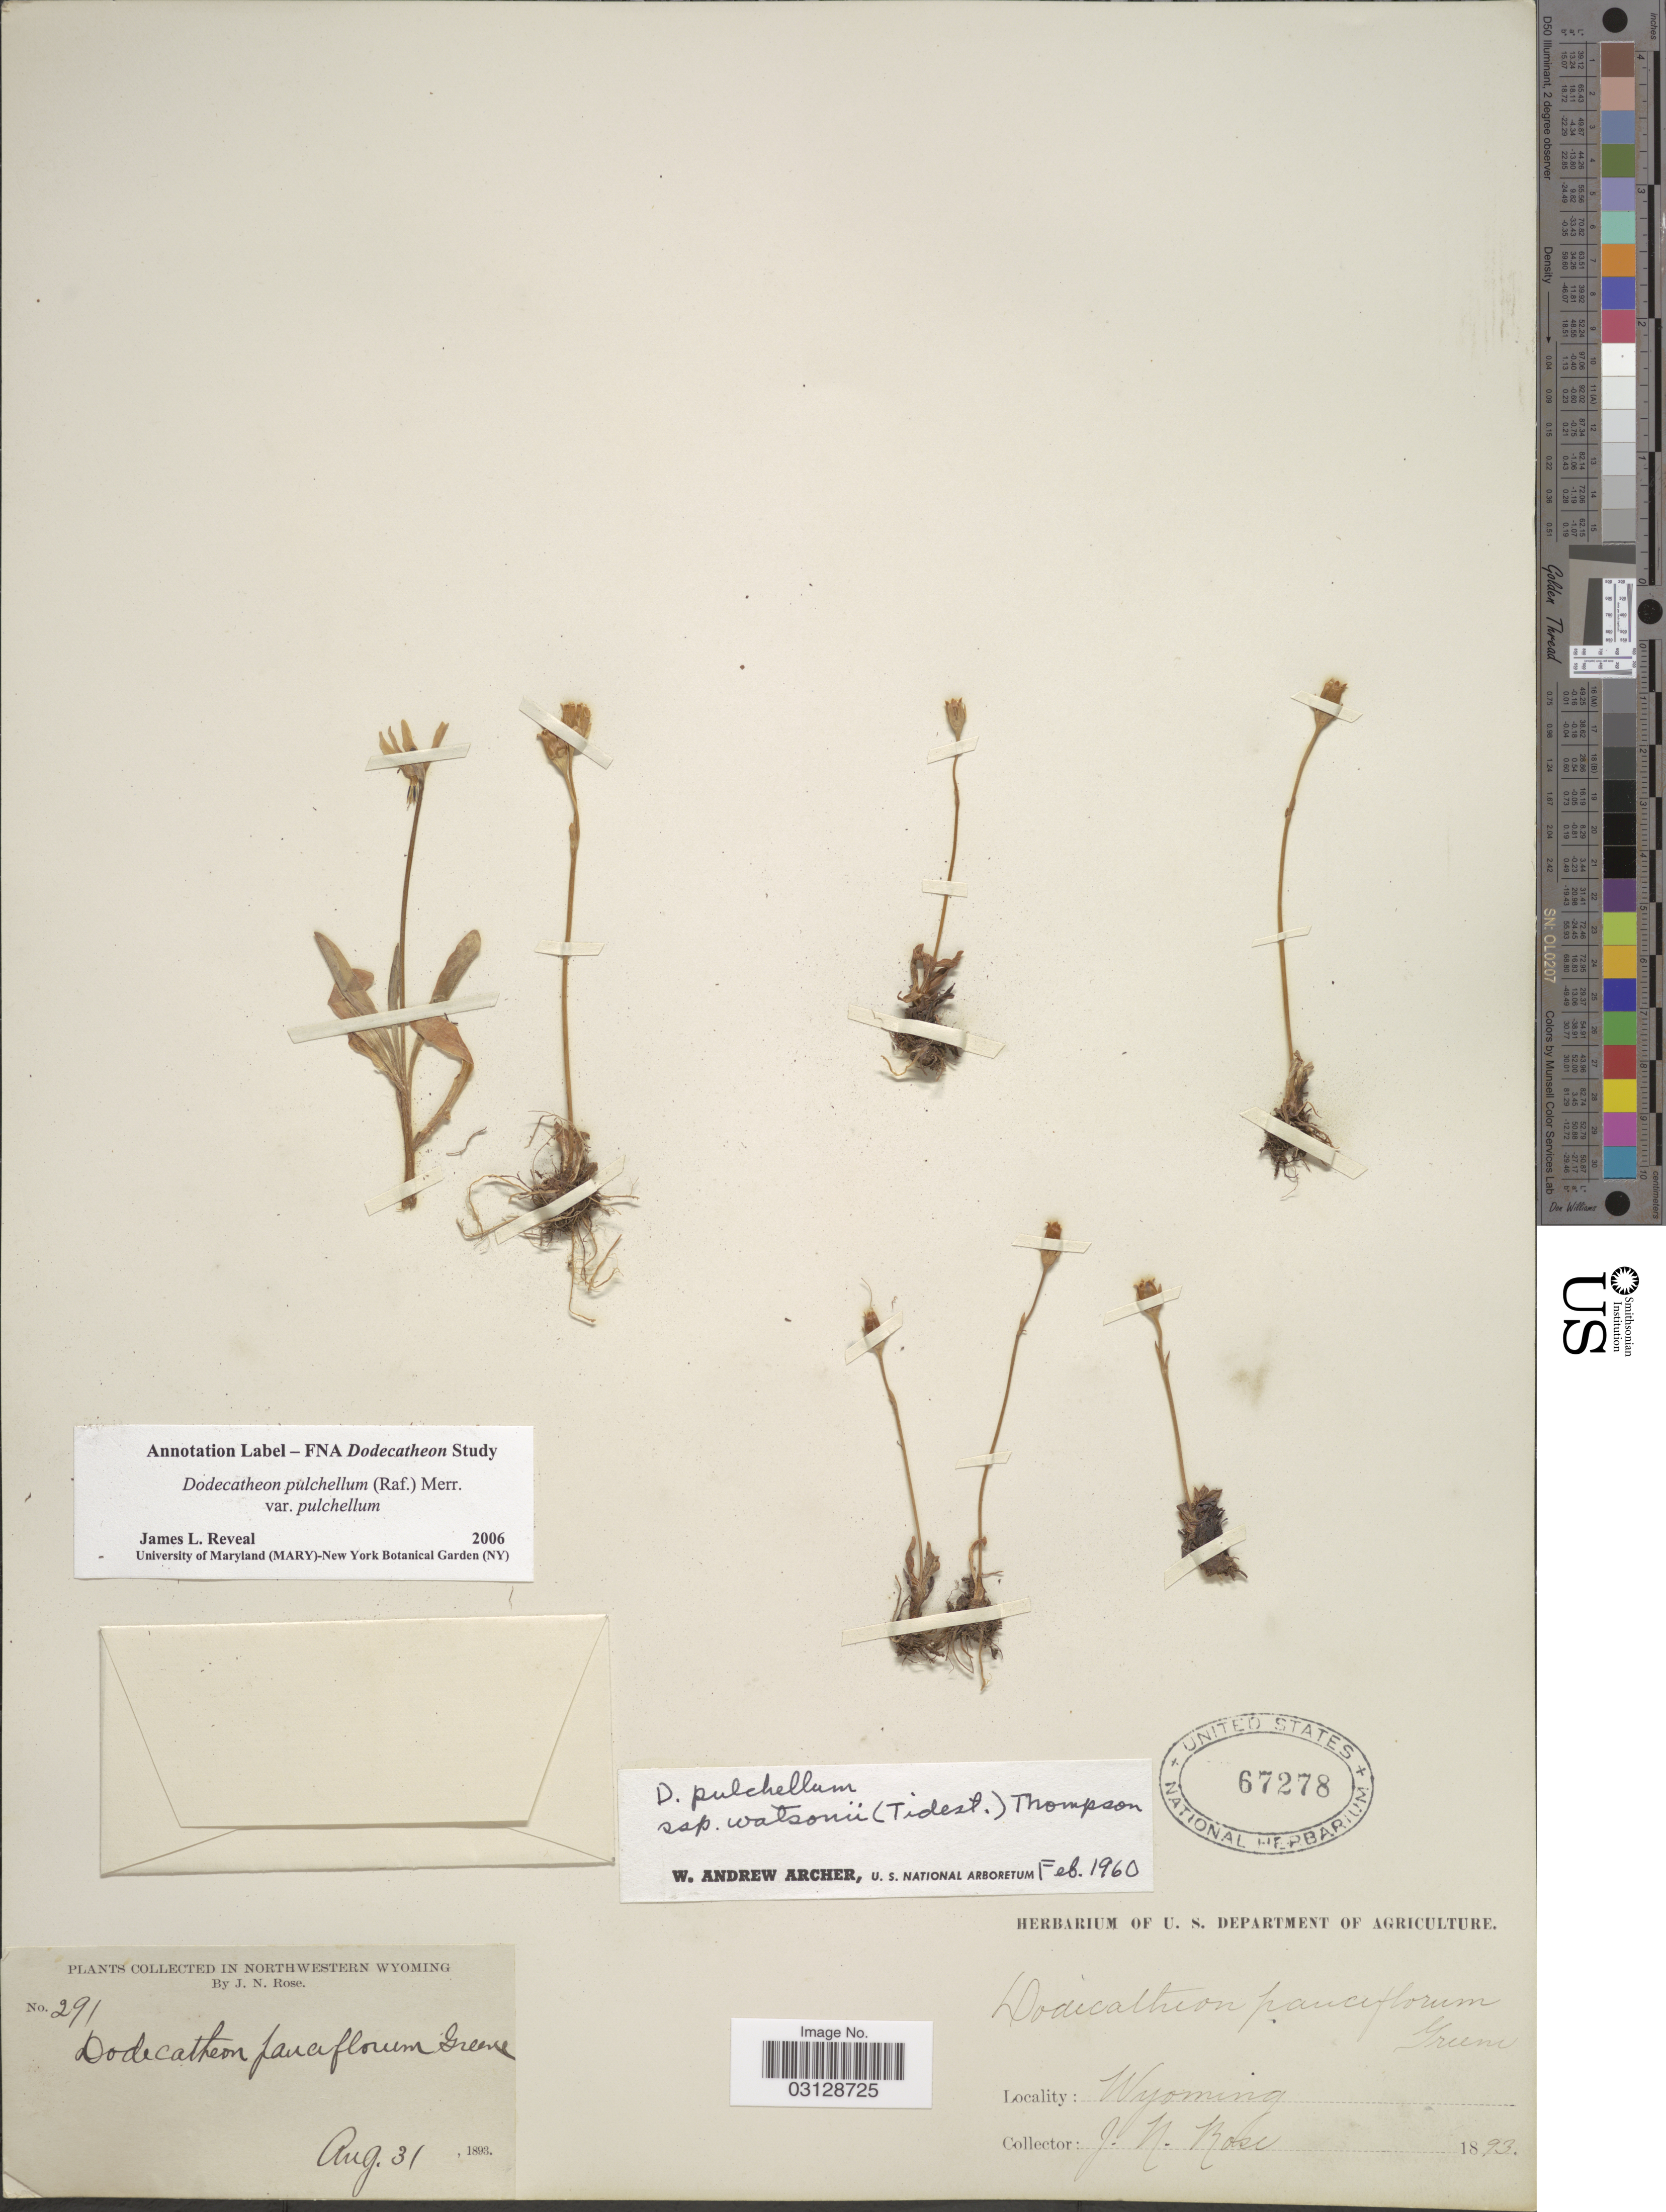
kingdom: Plantae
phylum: Tracheophyta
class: Magnoliopsida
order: Ericales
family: Primulaceae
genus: Dodecatheon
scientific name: Dodecatheon pulchellum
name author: (Raf.) Merr.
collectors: J. N. Rose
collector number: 291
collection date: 1893-08-31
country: United States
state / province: Wyoming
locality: Nortwestern Wyoming.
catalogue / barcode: US 67278